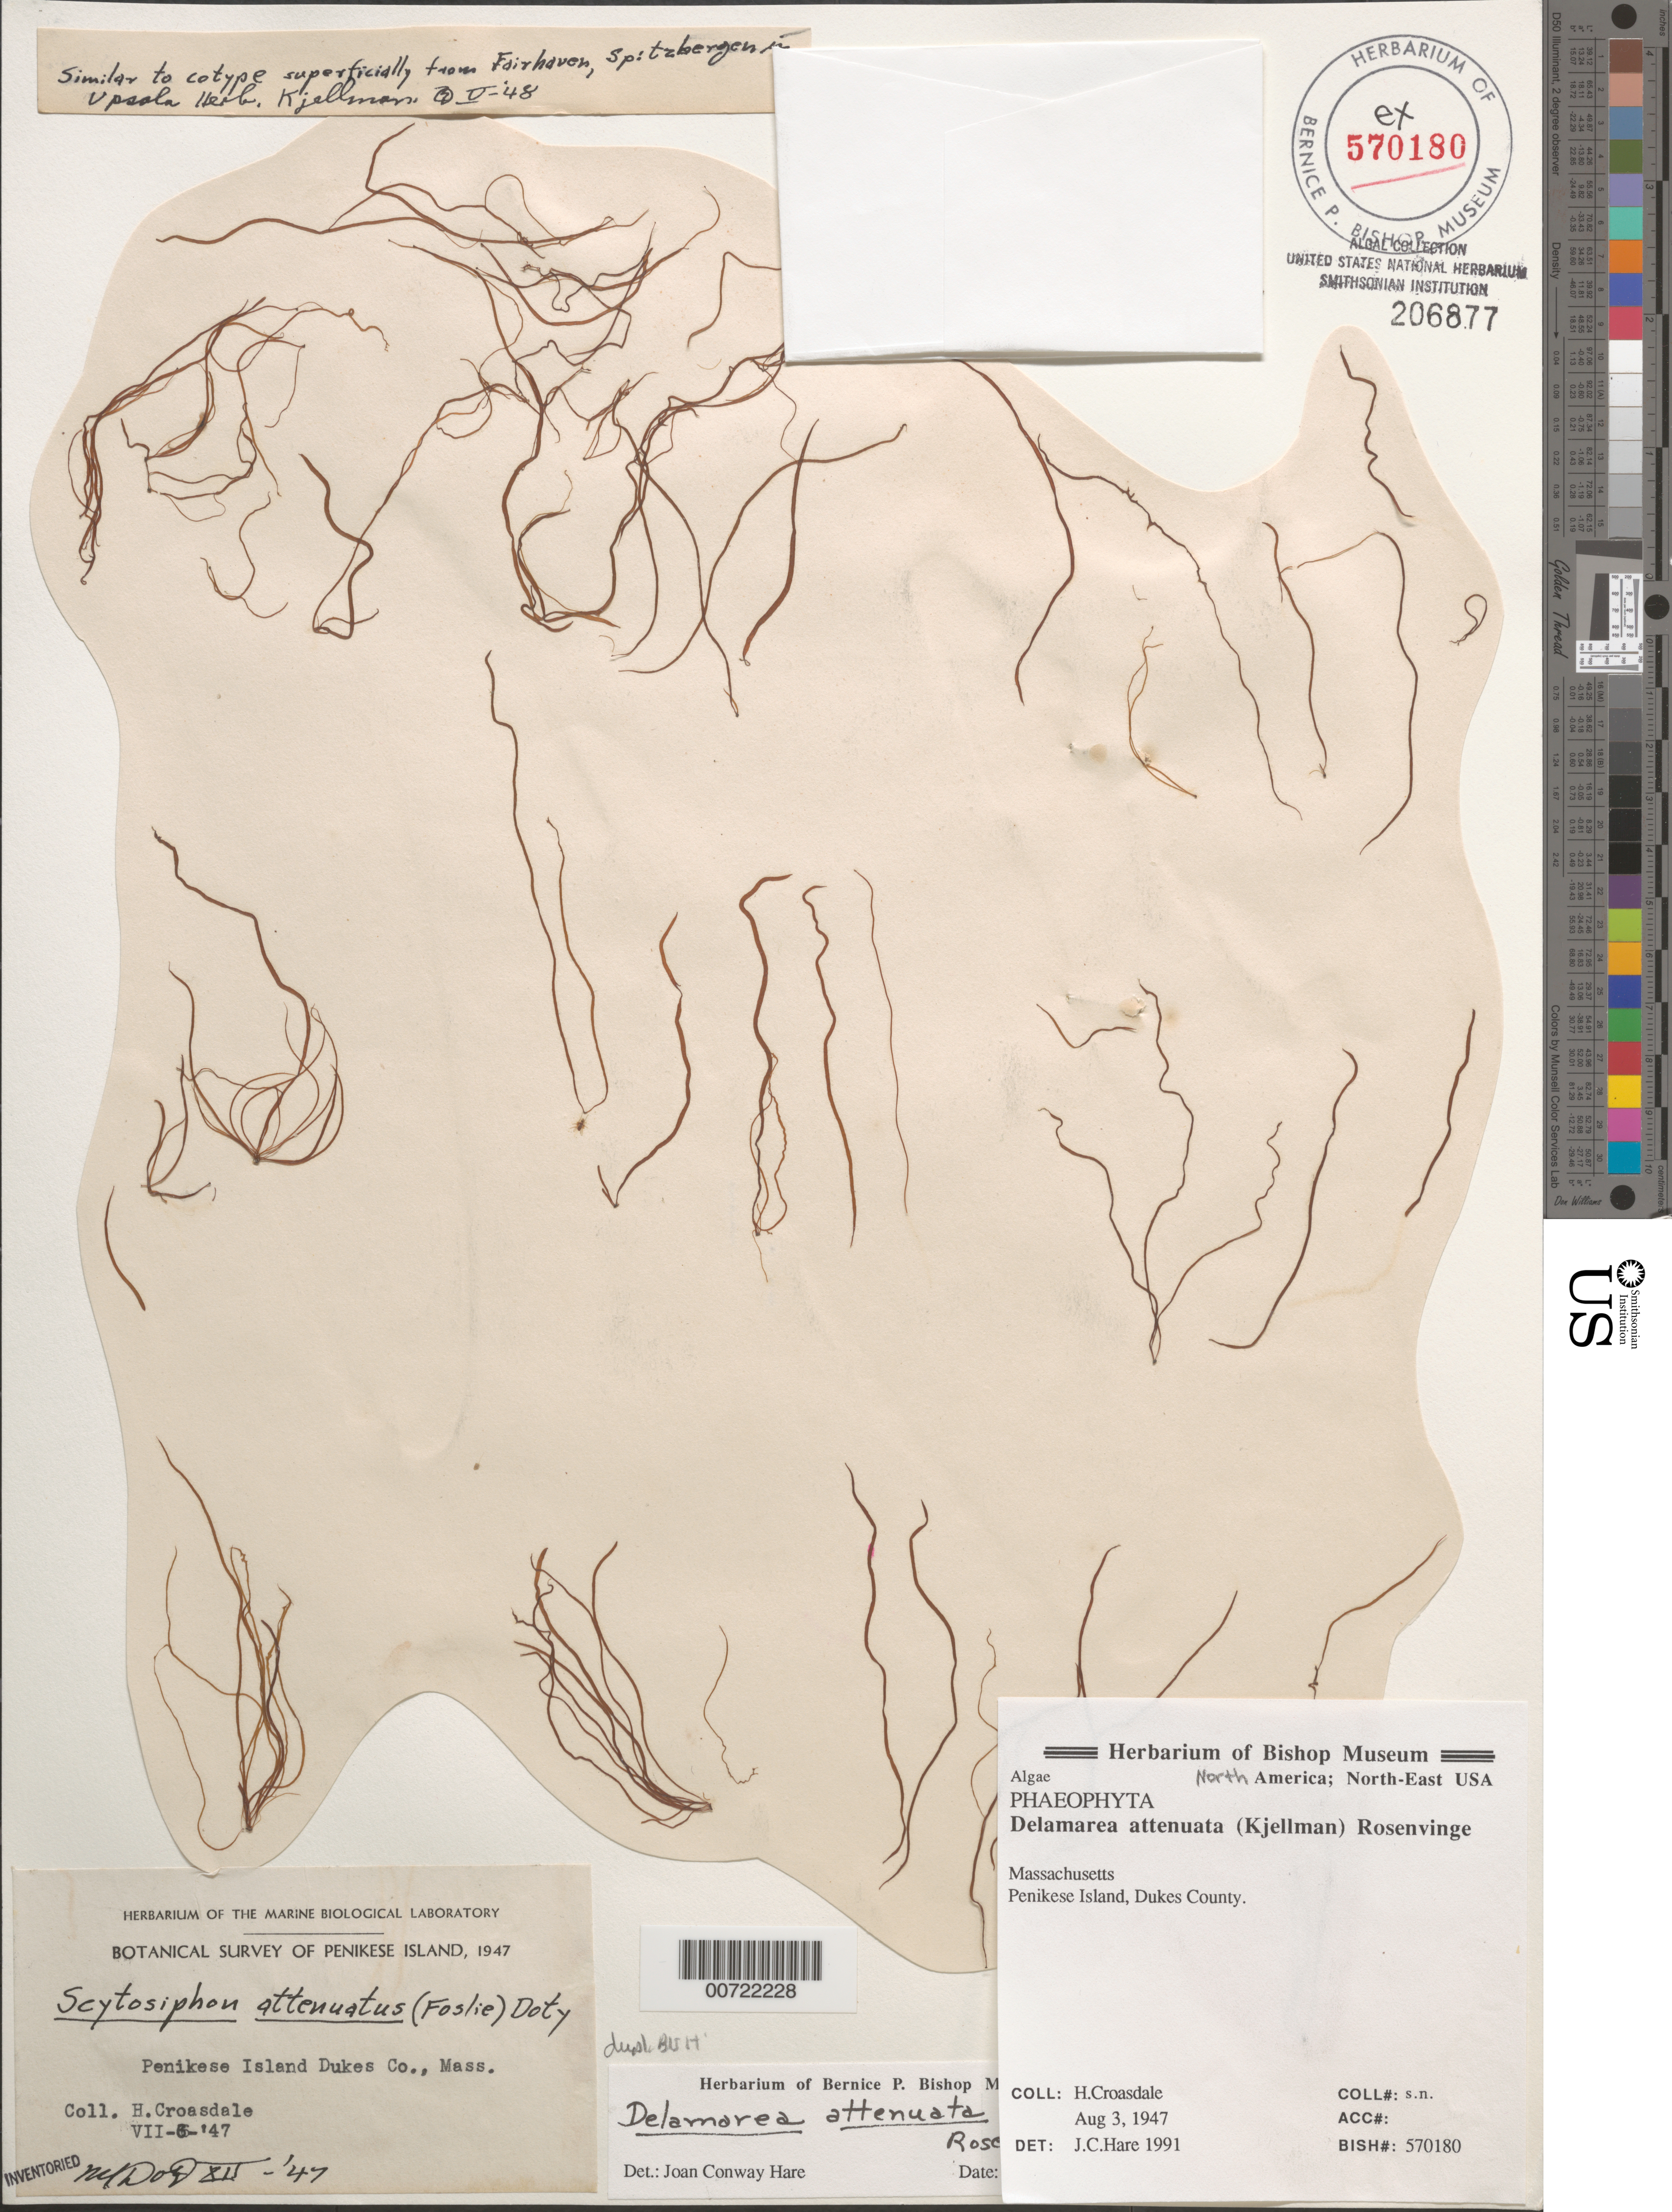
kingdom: Chromista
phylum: Ochrophyta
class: Phaeophyceae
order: Ectocarpales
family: Chordariaceae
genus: Delamarea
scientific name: Delamarea attenuata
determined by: Hare, Joan Conway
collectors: H. T. Croasdale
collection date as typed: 03 Aug 1947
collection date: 1947-08-03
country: United States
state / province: Massachusetts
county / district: Dukes County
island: Penikese Island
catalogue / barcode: US 206877